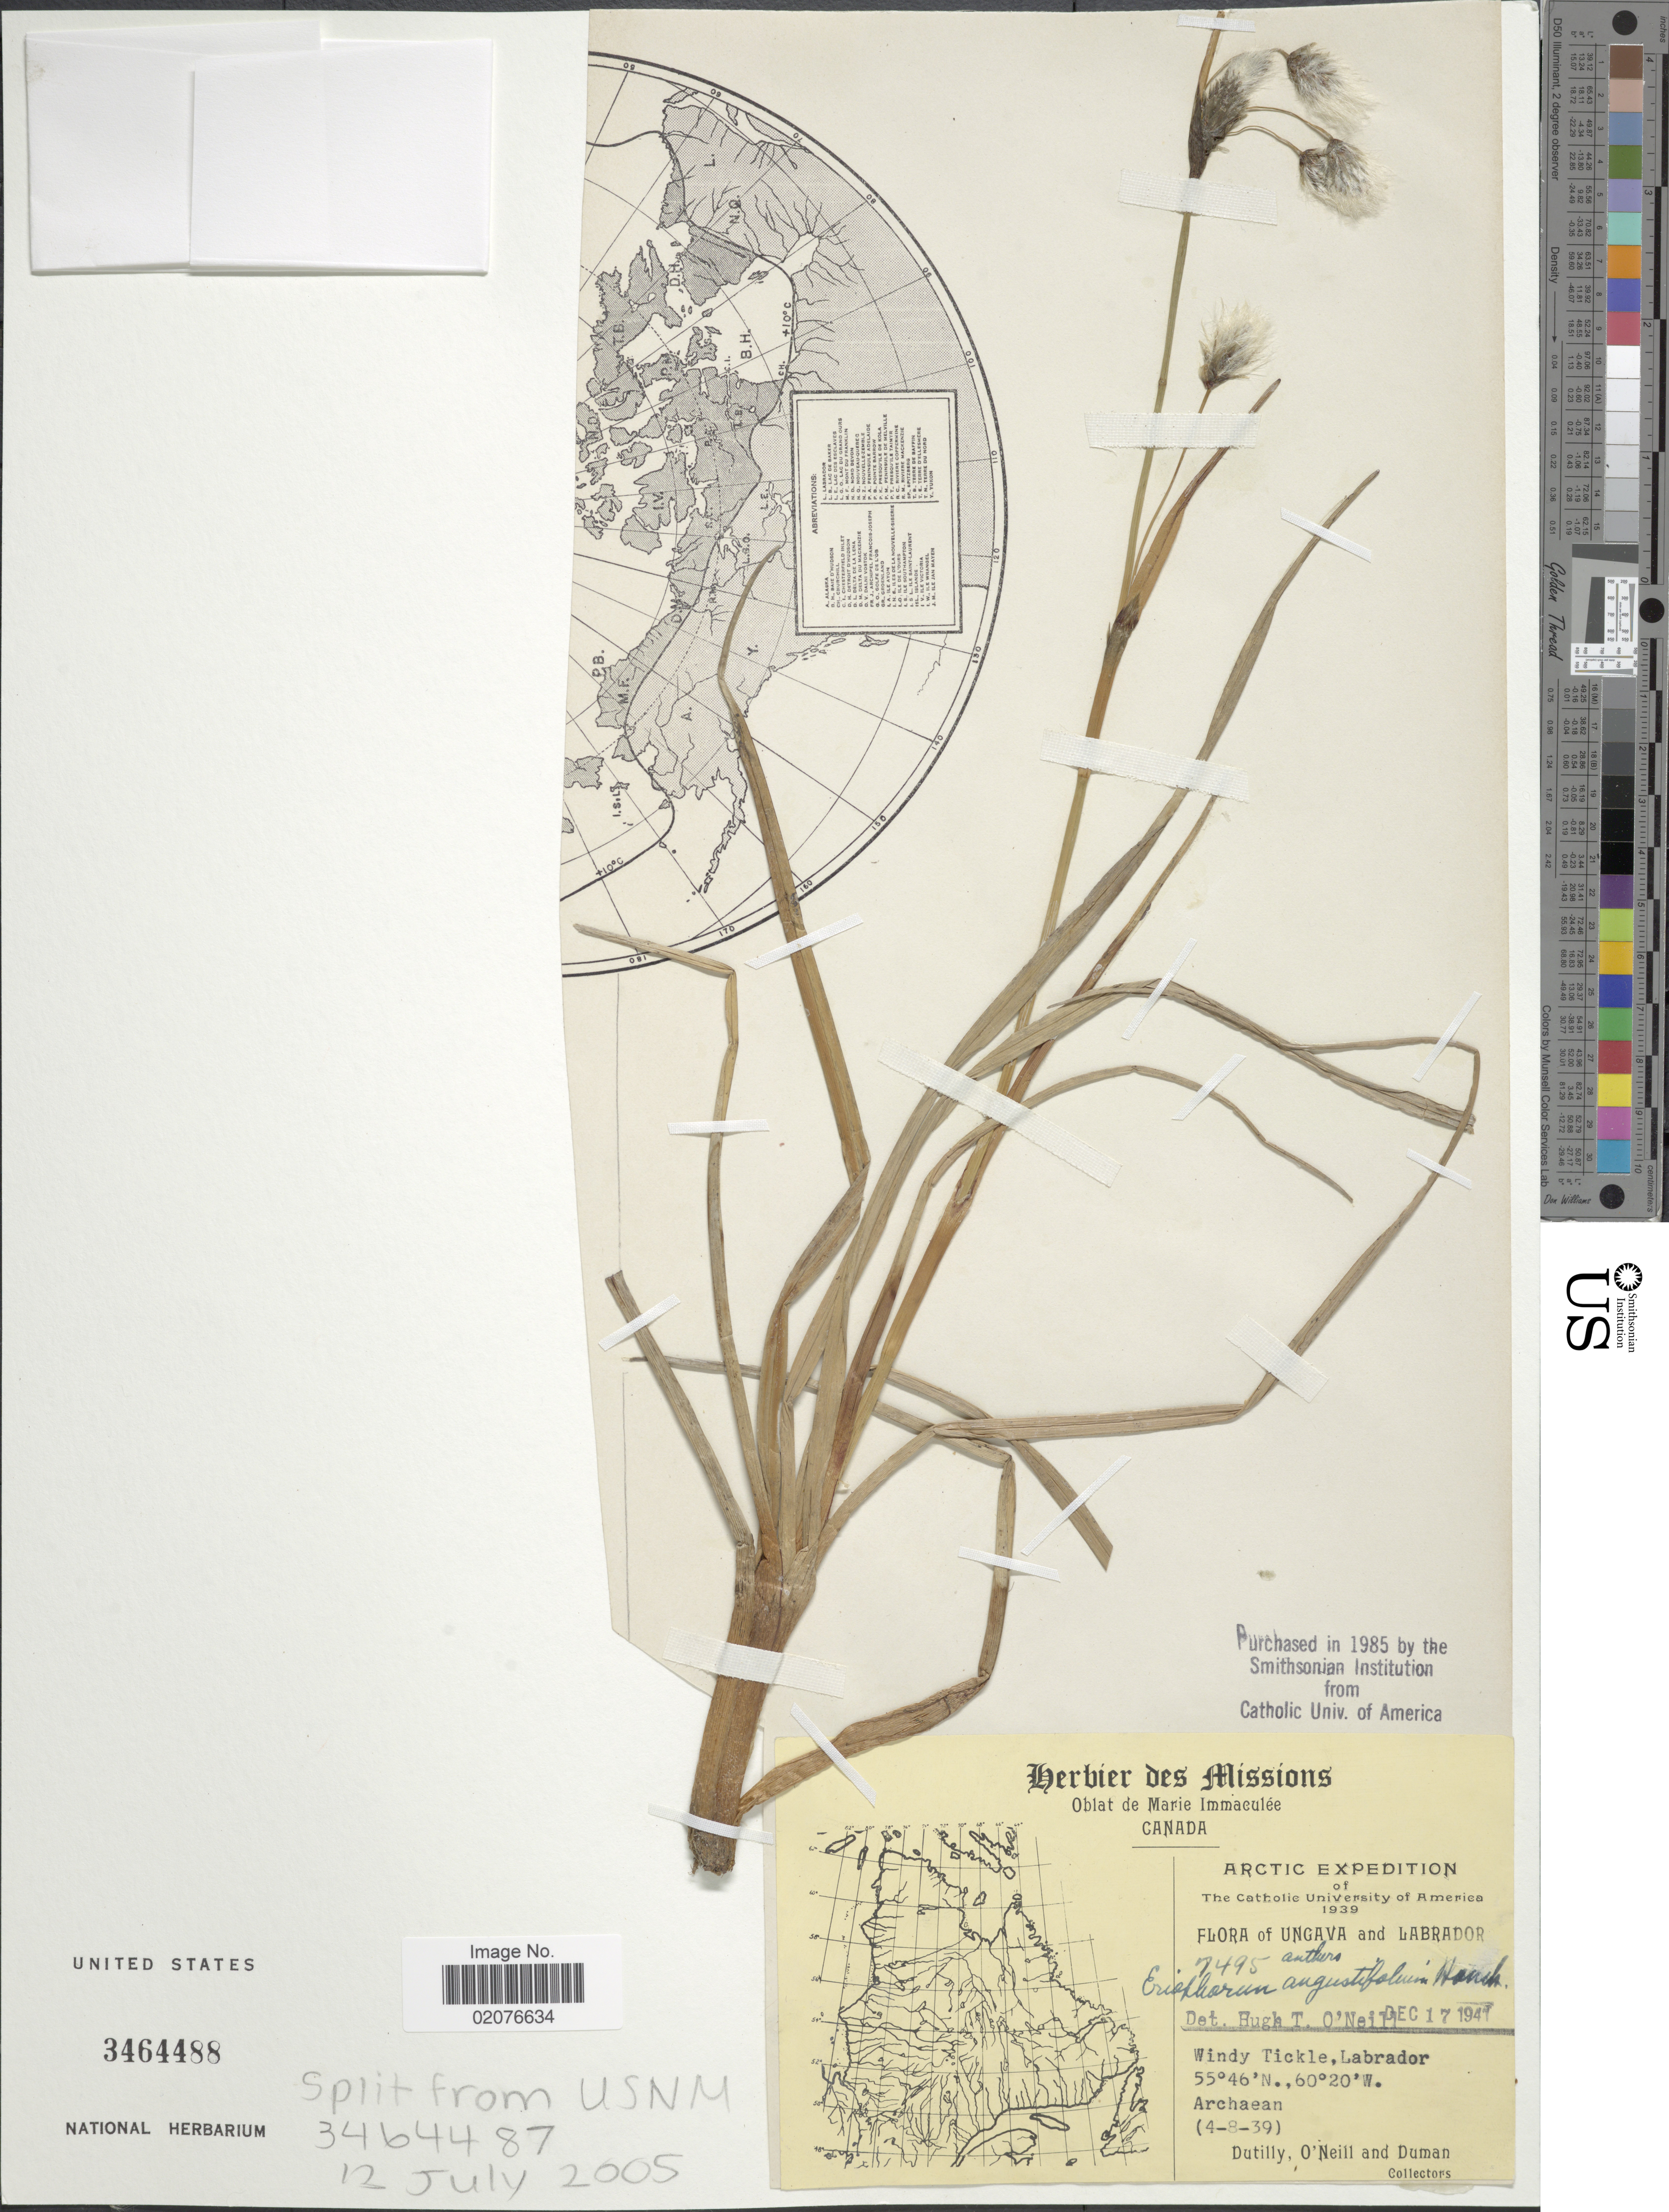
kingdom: Plantae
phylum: Tracheophyta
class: Liliopsida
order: Poales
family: Cyperaceae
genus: Eriophorum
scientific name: Eriophorum angustifolium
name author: Honck.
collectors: -. Dutilly, O' Neill & -. Duman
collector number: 7495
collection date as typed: Transcribed d/m/y: 4/8/39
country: Canada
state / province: Newfoundland and Labrador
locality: Arctic, Ungava and Labrador, Windy Tickle, Labrador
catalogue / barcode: US 3464488